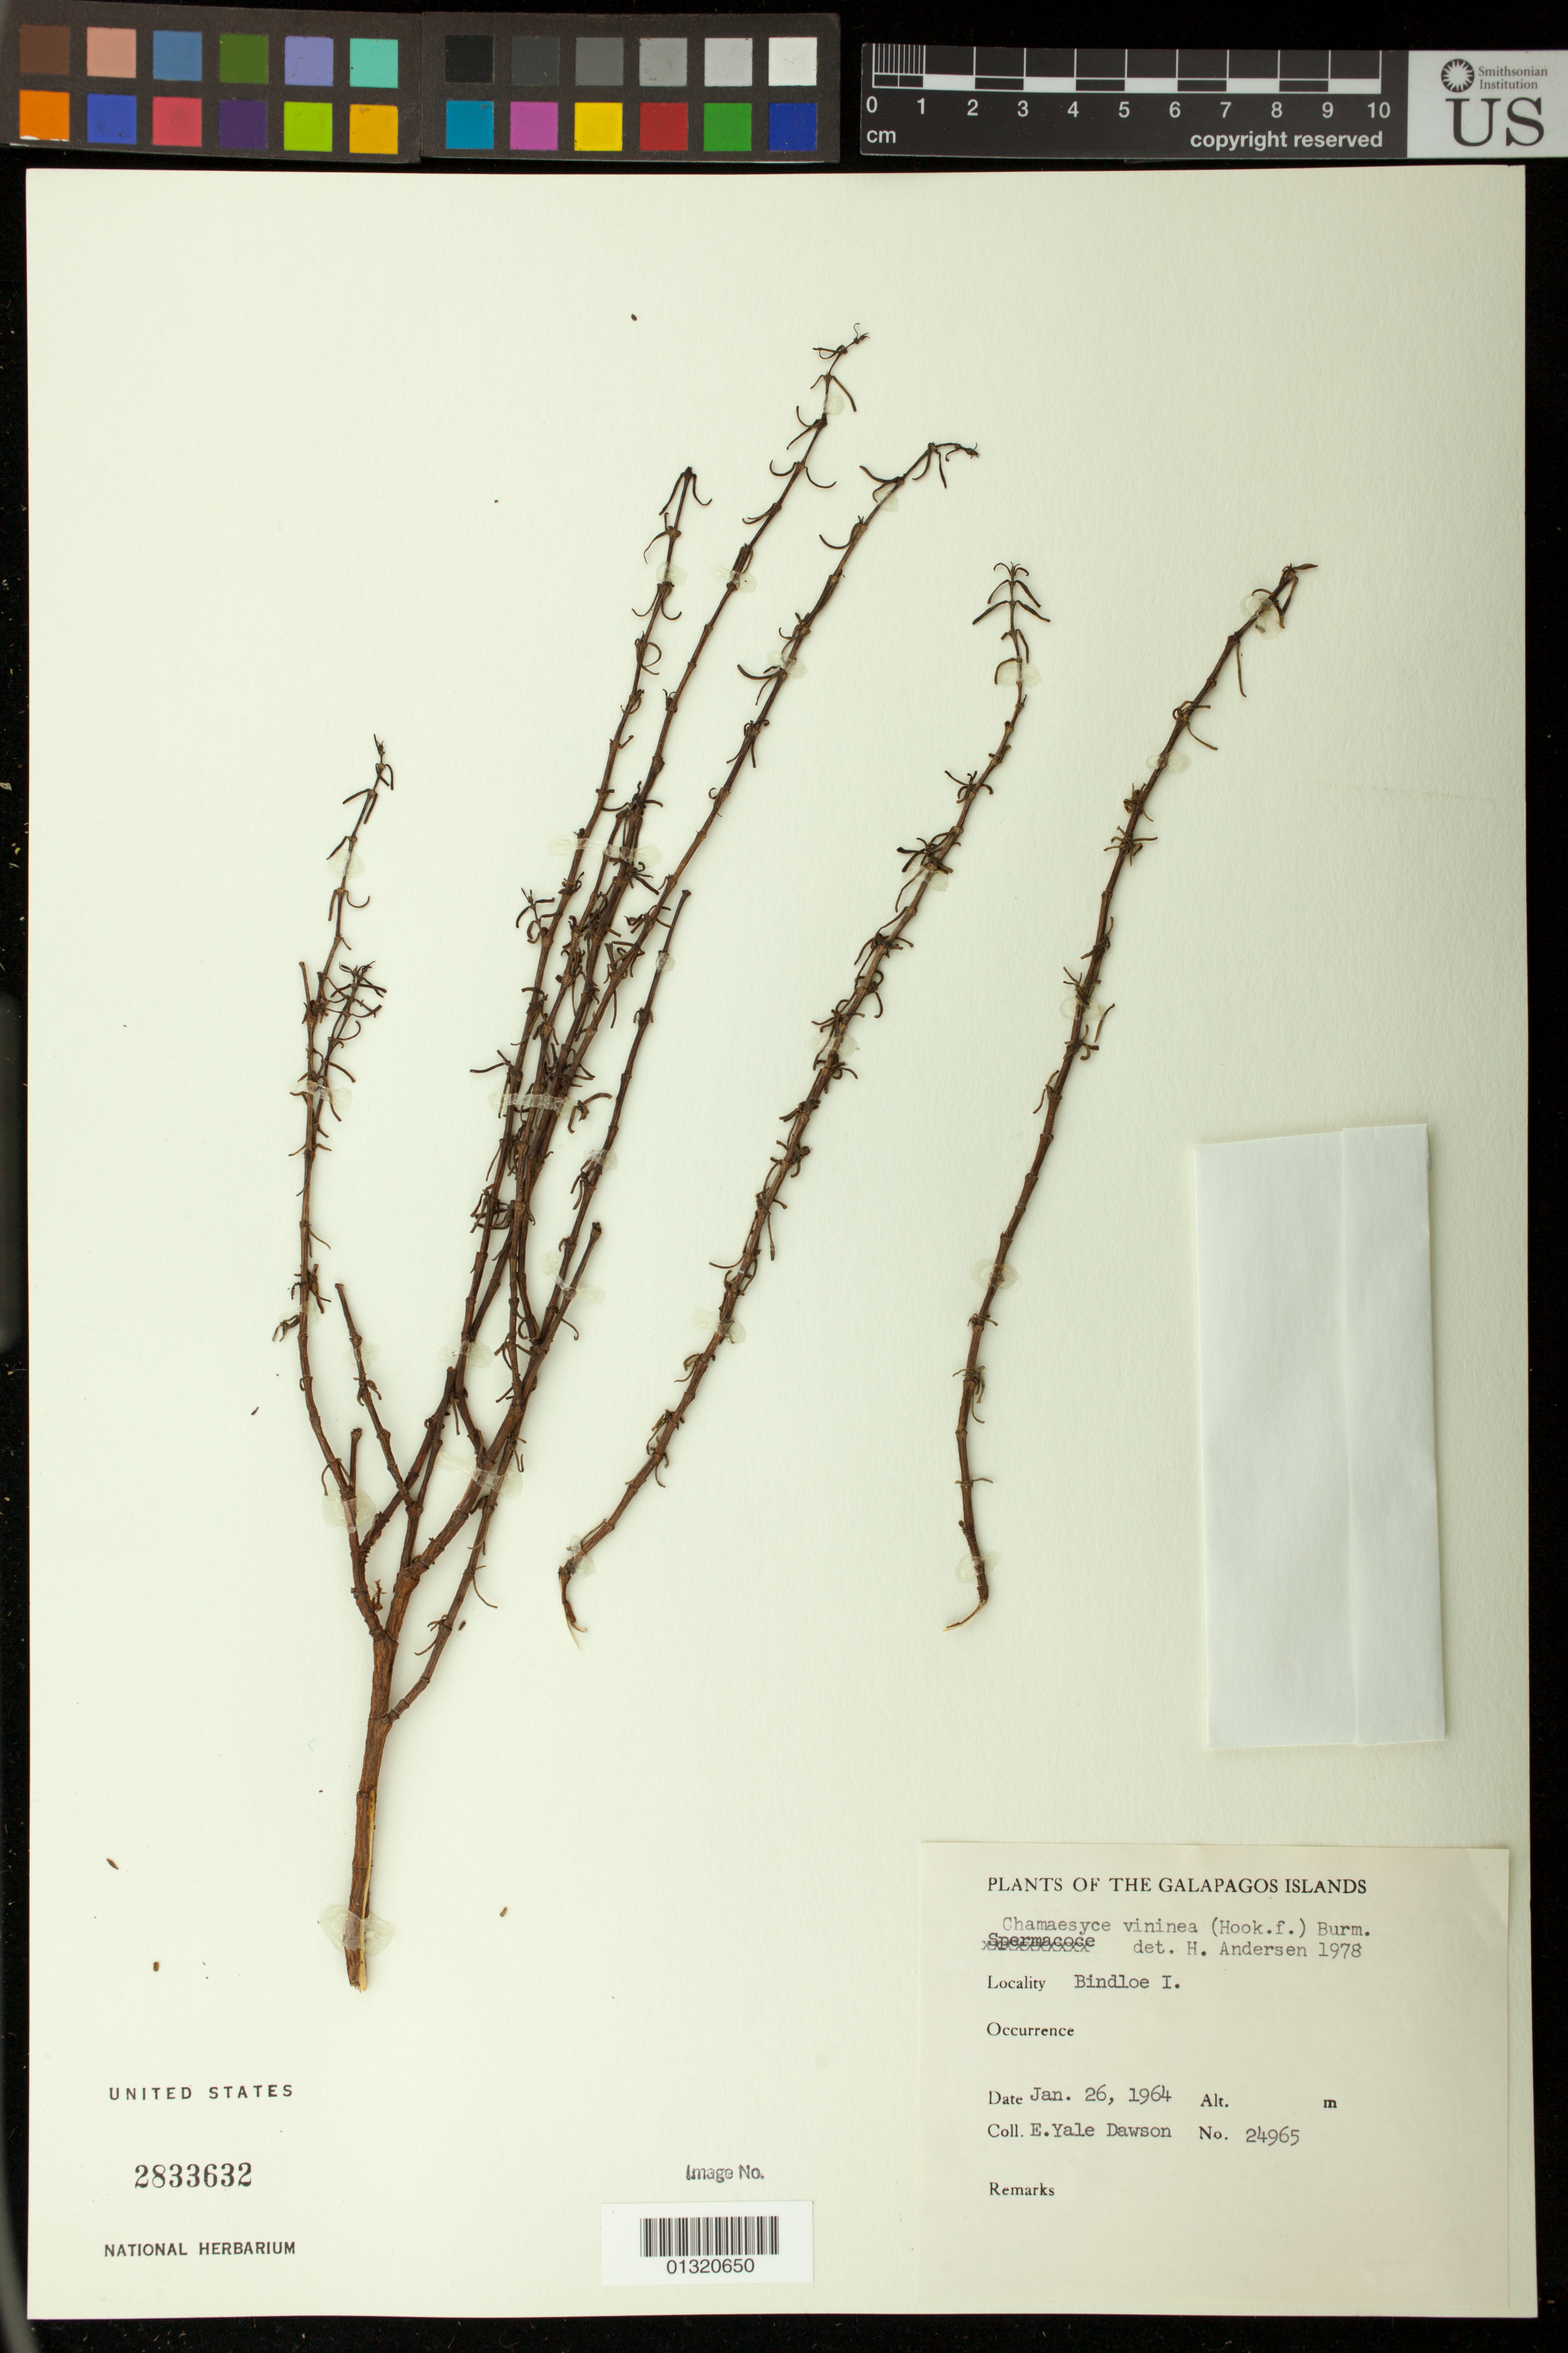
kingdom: Plantae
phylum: Tracheophyta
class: Magnoliopsida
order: Malpighiales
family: Euphorbiaceae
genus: Euphorbia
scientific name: Euphorbia viminea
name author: Hook. f.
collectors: E. Y. Dawson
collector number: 24965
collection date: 1964-01-26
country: Ecuador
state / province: Colón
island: Marchena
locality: Bindloe I. [Isla Marchena]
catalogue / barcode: US 2833632